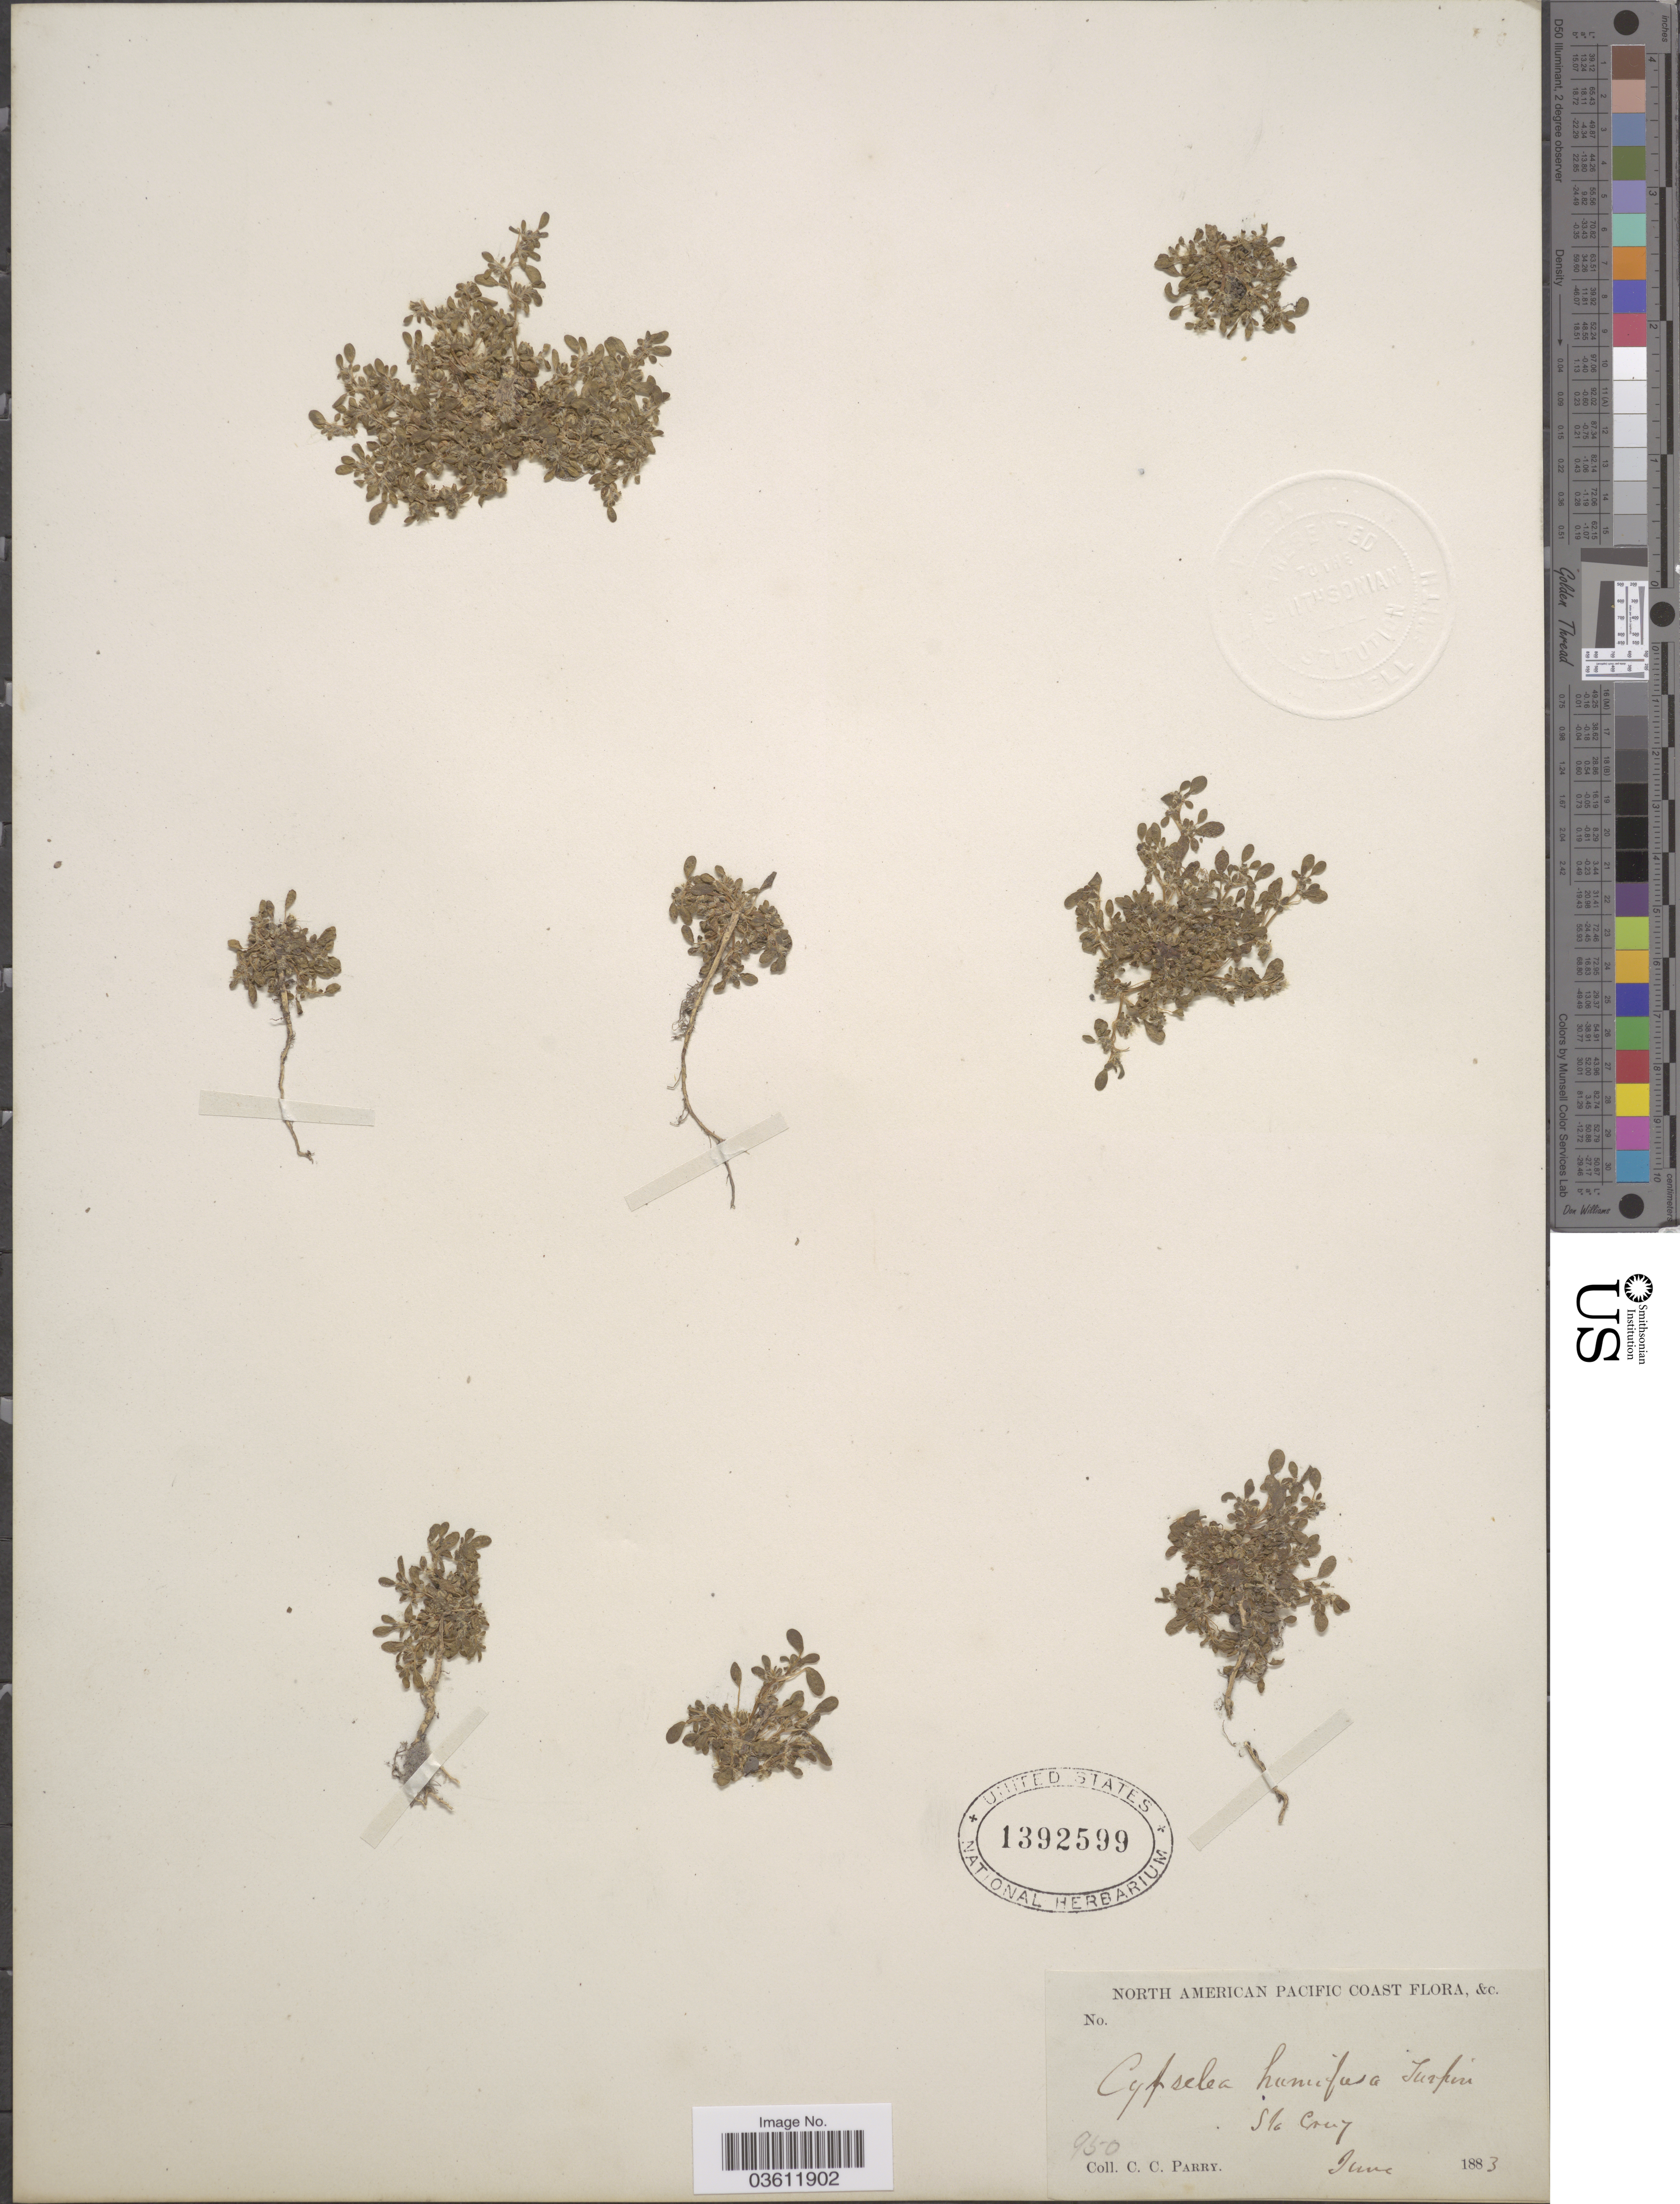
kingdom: Plantae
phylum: Tracheophyta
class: Magnoliopsida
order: Caryophyllales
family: Aizoaceae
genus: Sesuvium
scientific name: Sesuvium humifusum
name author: (Turpin) Bohley & G. Kadereit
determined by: Strong, Mark T., (BOT), Smithsonian Institution - National Museum of Natural History (UNITED STATES)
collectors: C. C. Parry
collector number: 950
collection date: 1883-06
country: United States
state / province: California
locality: North American Pacific Coast. Sta. Cruz.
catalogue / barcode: US 1392599